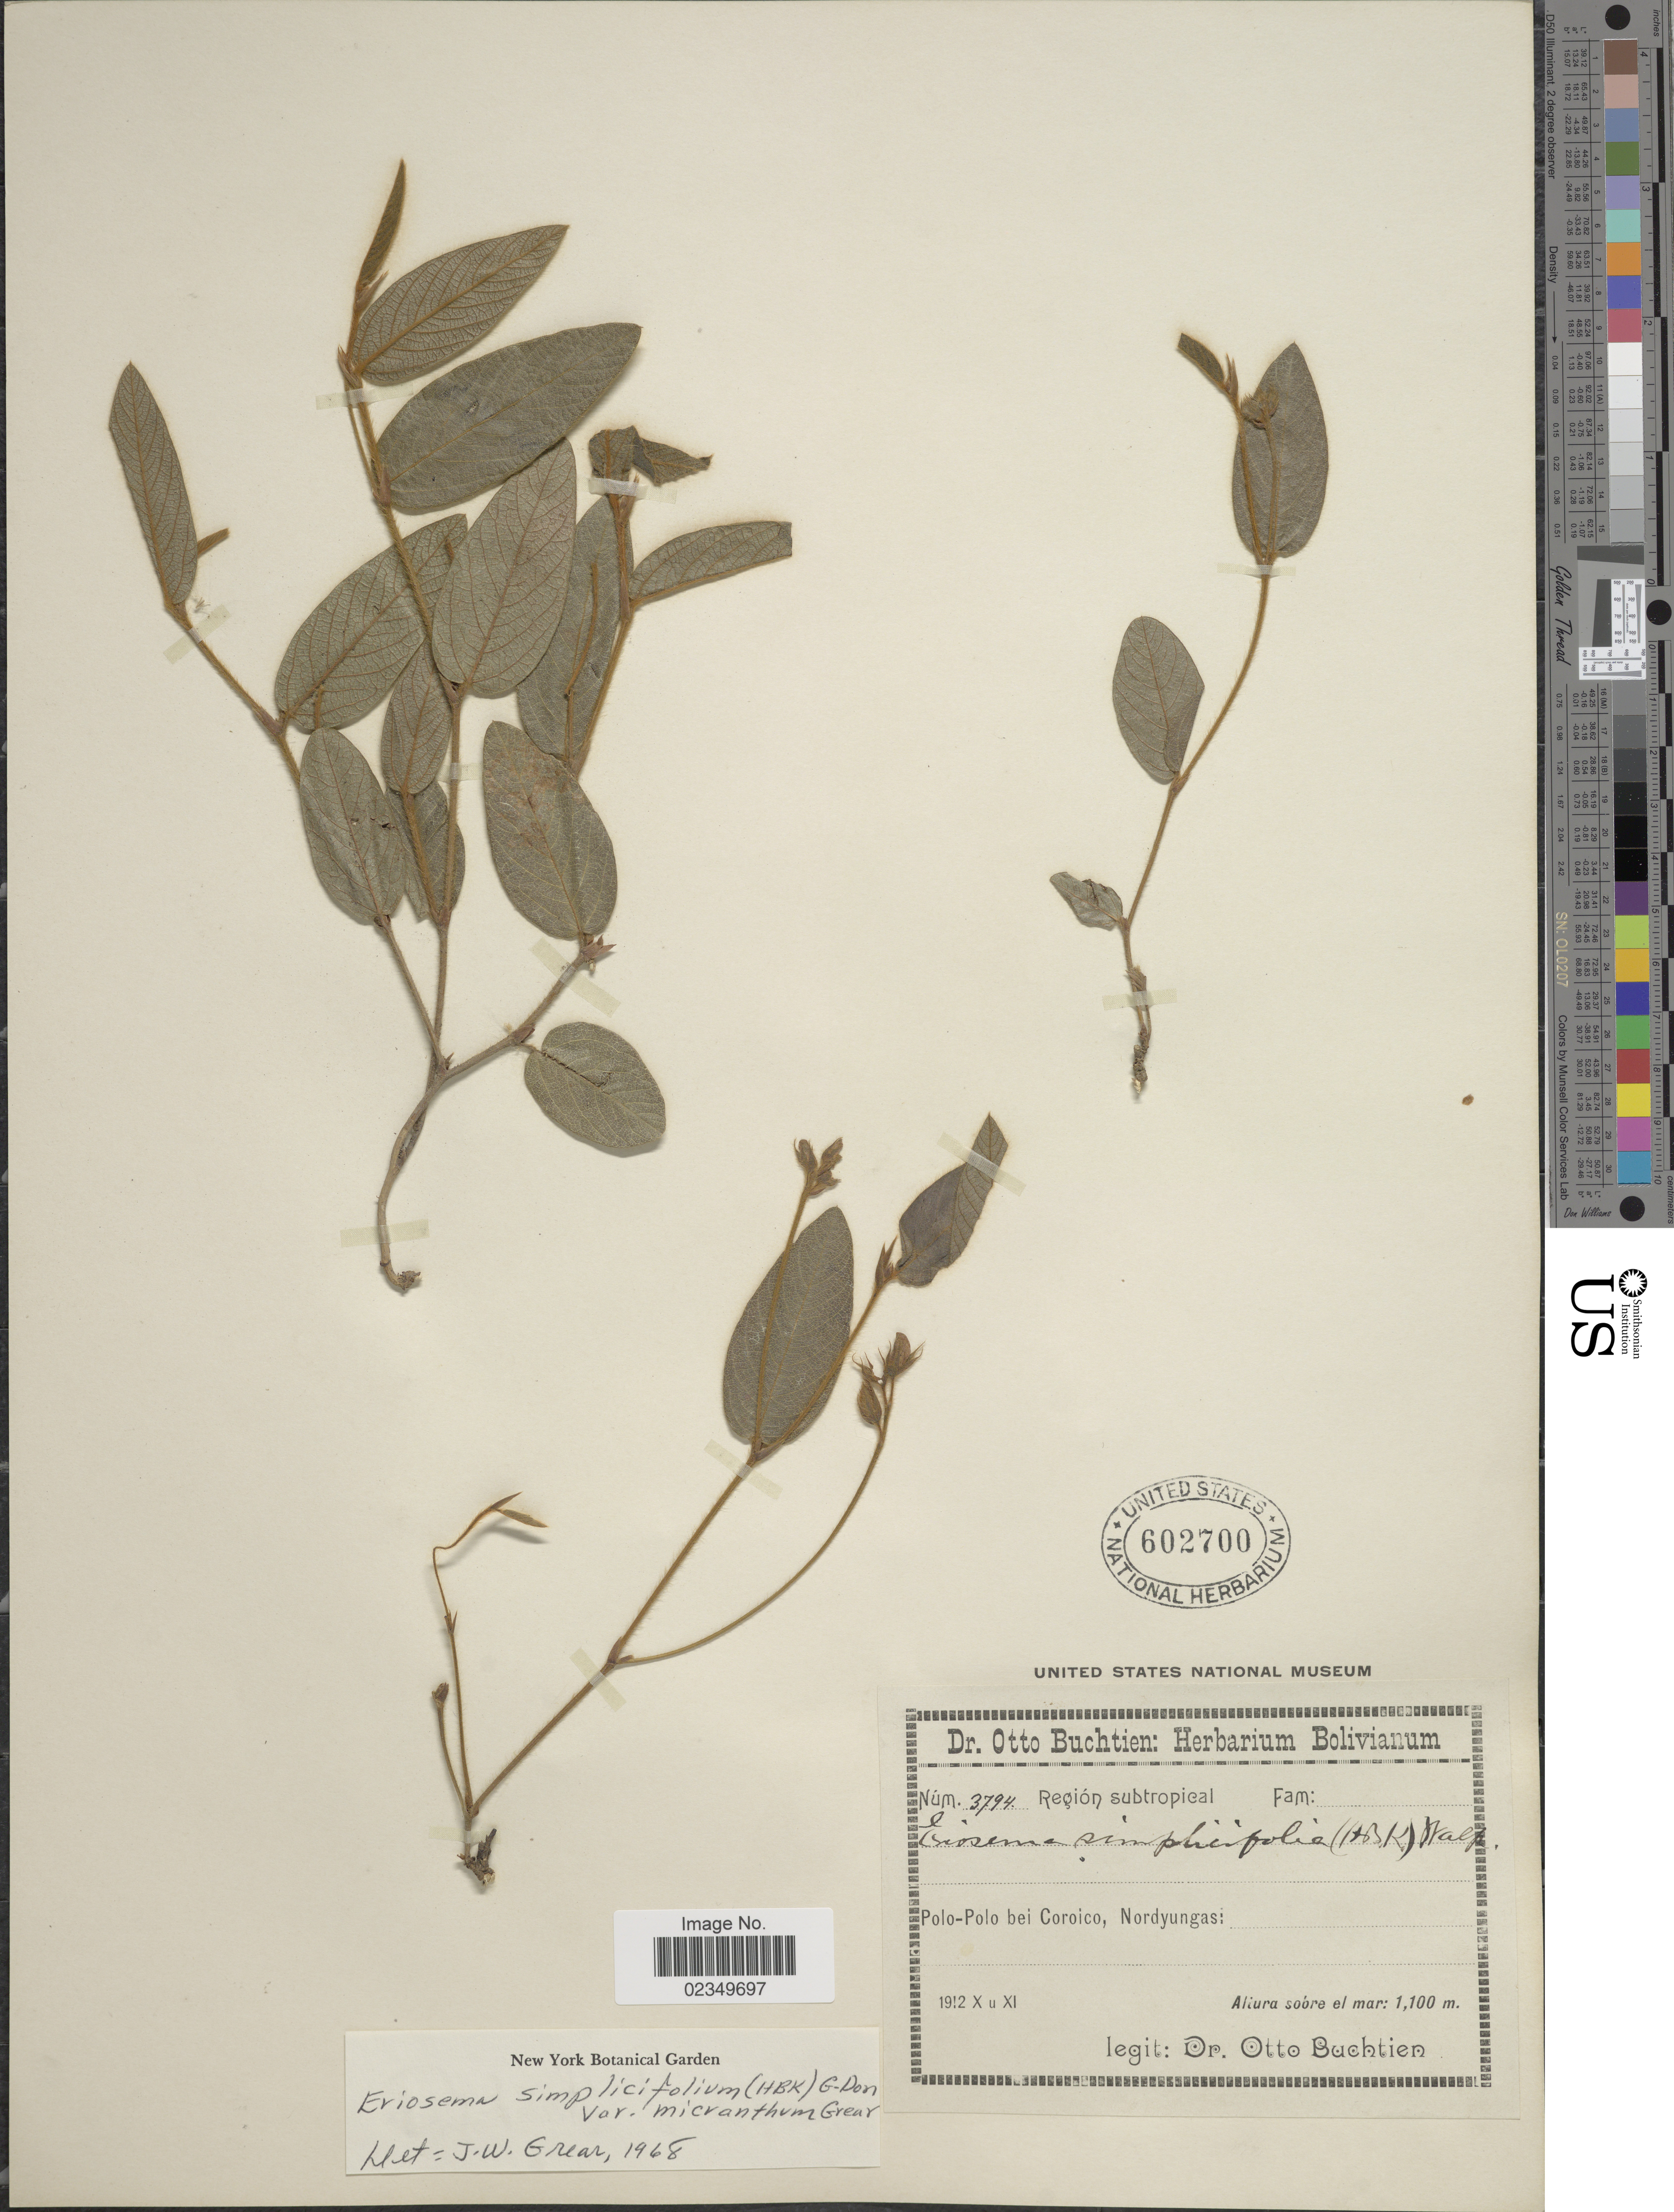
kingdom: Plantae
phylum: Tracheophyta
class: Magnoliopsida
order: Fabales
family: Fabaceae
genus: Eriosema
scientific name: Eriosema simplicifolium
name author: (Kunth) G. Don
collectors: O. Buchtien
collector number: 3794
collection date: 1912-10/1912-11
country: Bolivia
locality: Polo-Polo bei Coroico, Nordyungas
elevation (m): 1100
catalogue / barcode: US 602700